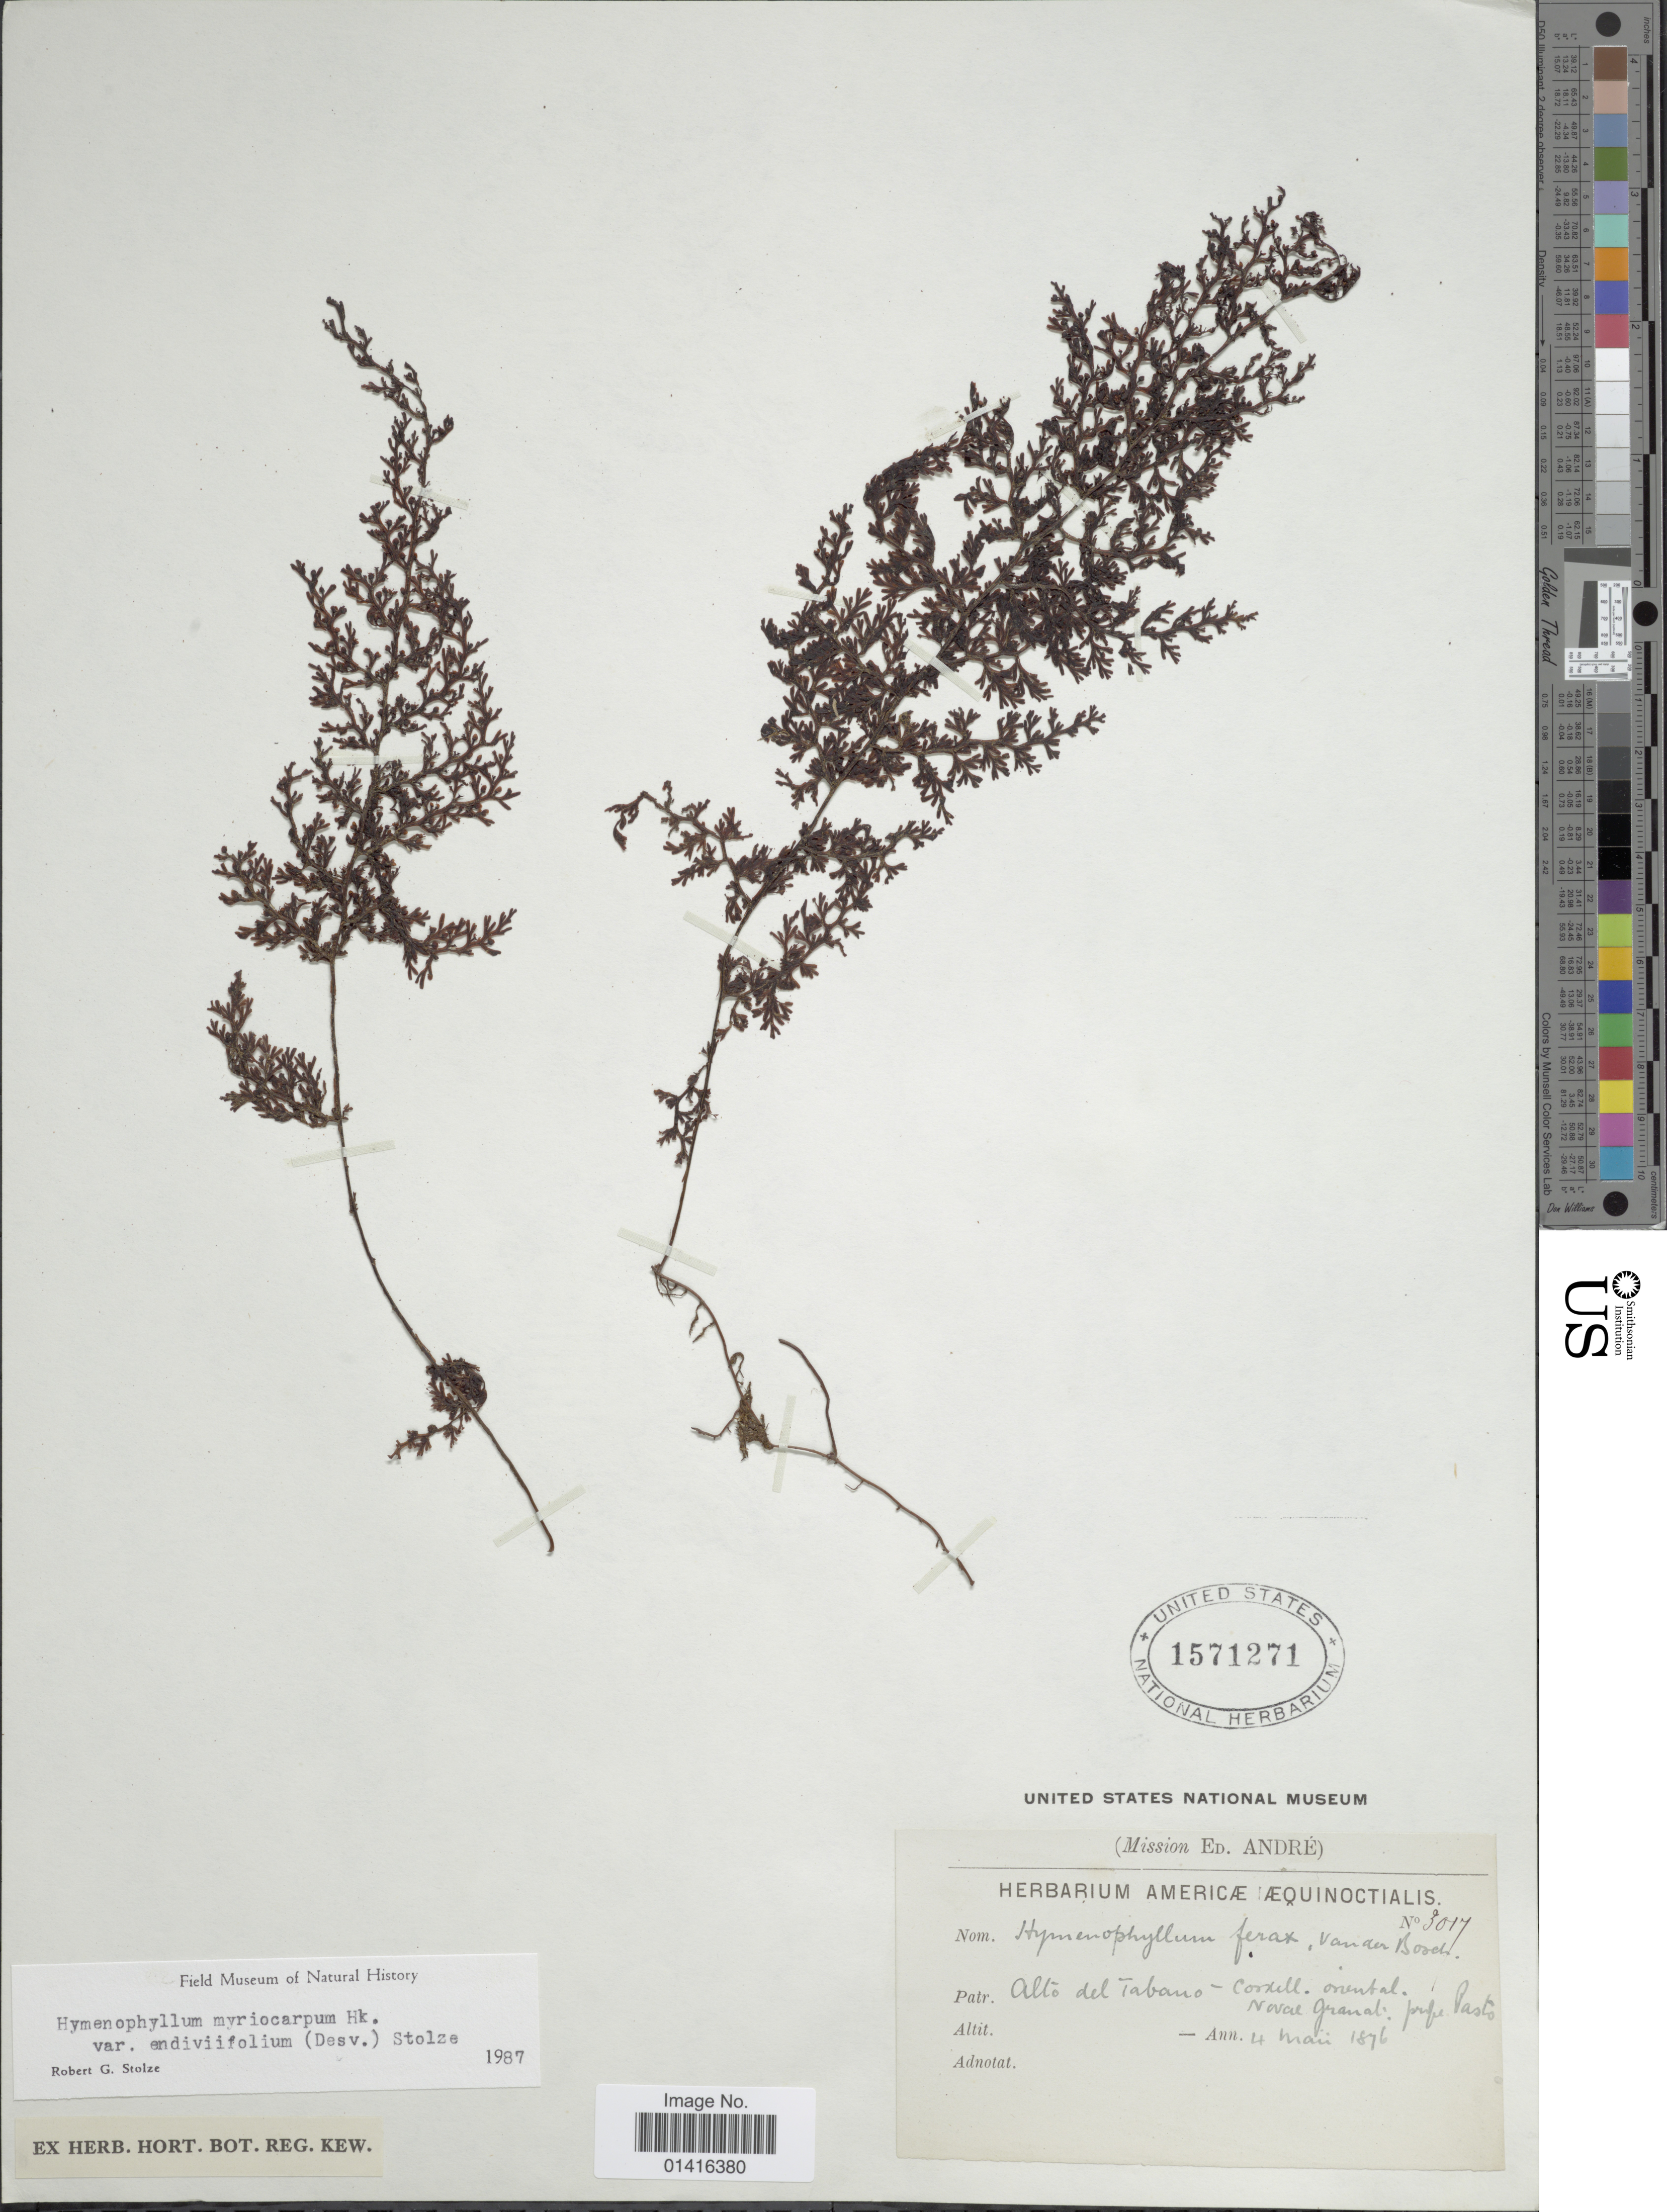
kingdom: Plantae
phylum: Tracheophyta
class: Polypodiopsida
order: Hymenophyllales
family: Hymenophyllaceae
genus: Hymenophyllum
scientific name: Hymenophyllum myriocarpum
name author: Hook.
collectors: E. Andre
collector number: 3017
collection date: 1876-05-04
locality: Alto del Tabano-cordill. oriental. Novae Granat: prope Pasto. [interpreted]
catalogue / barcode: US 1571271